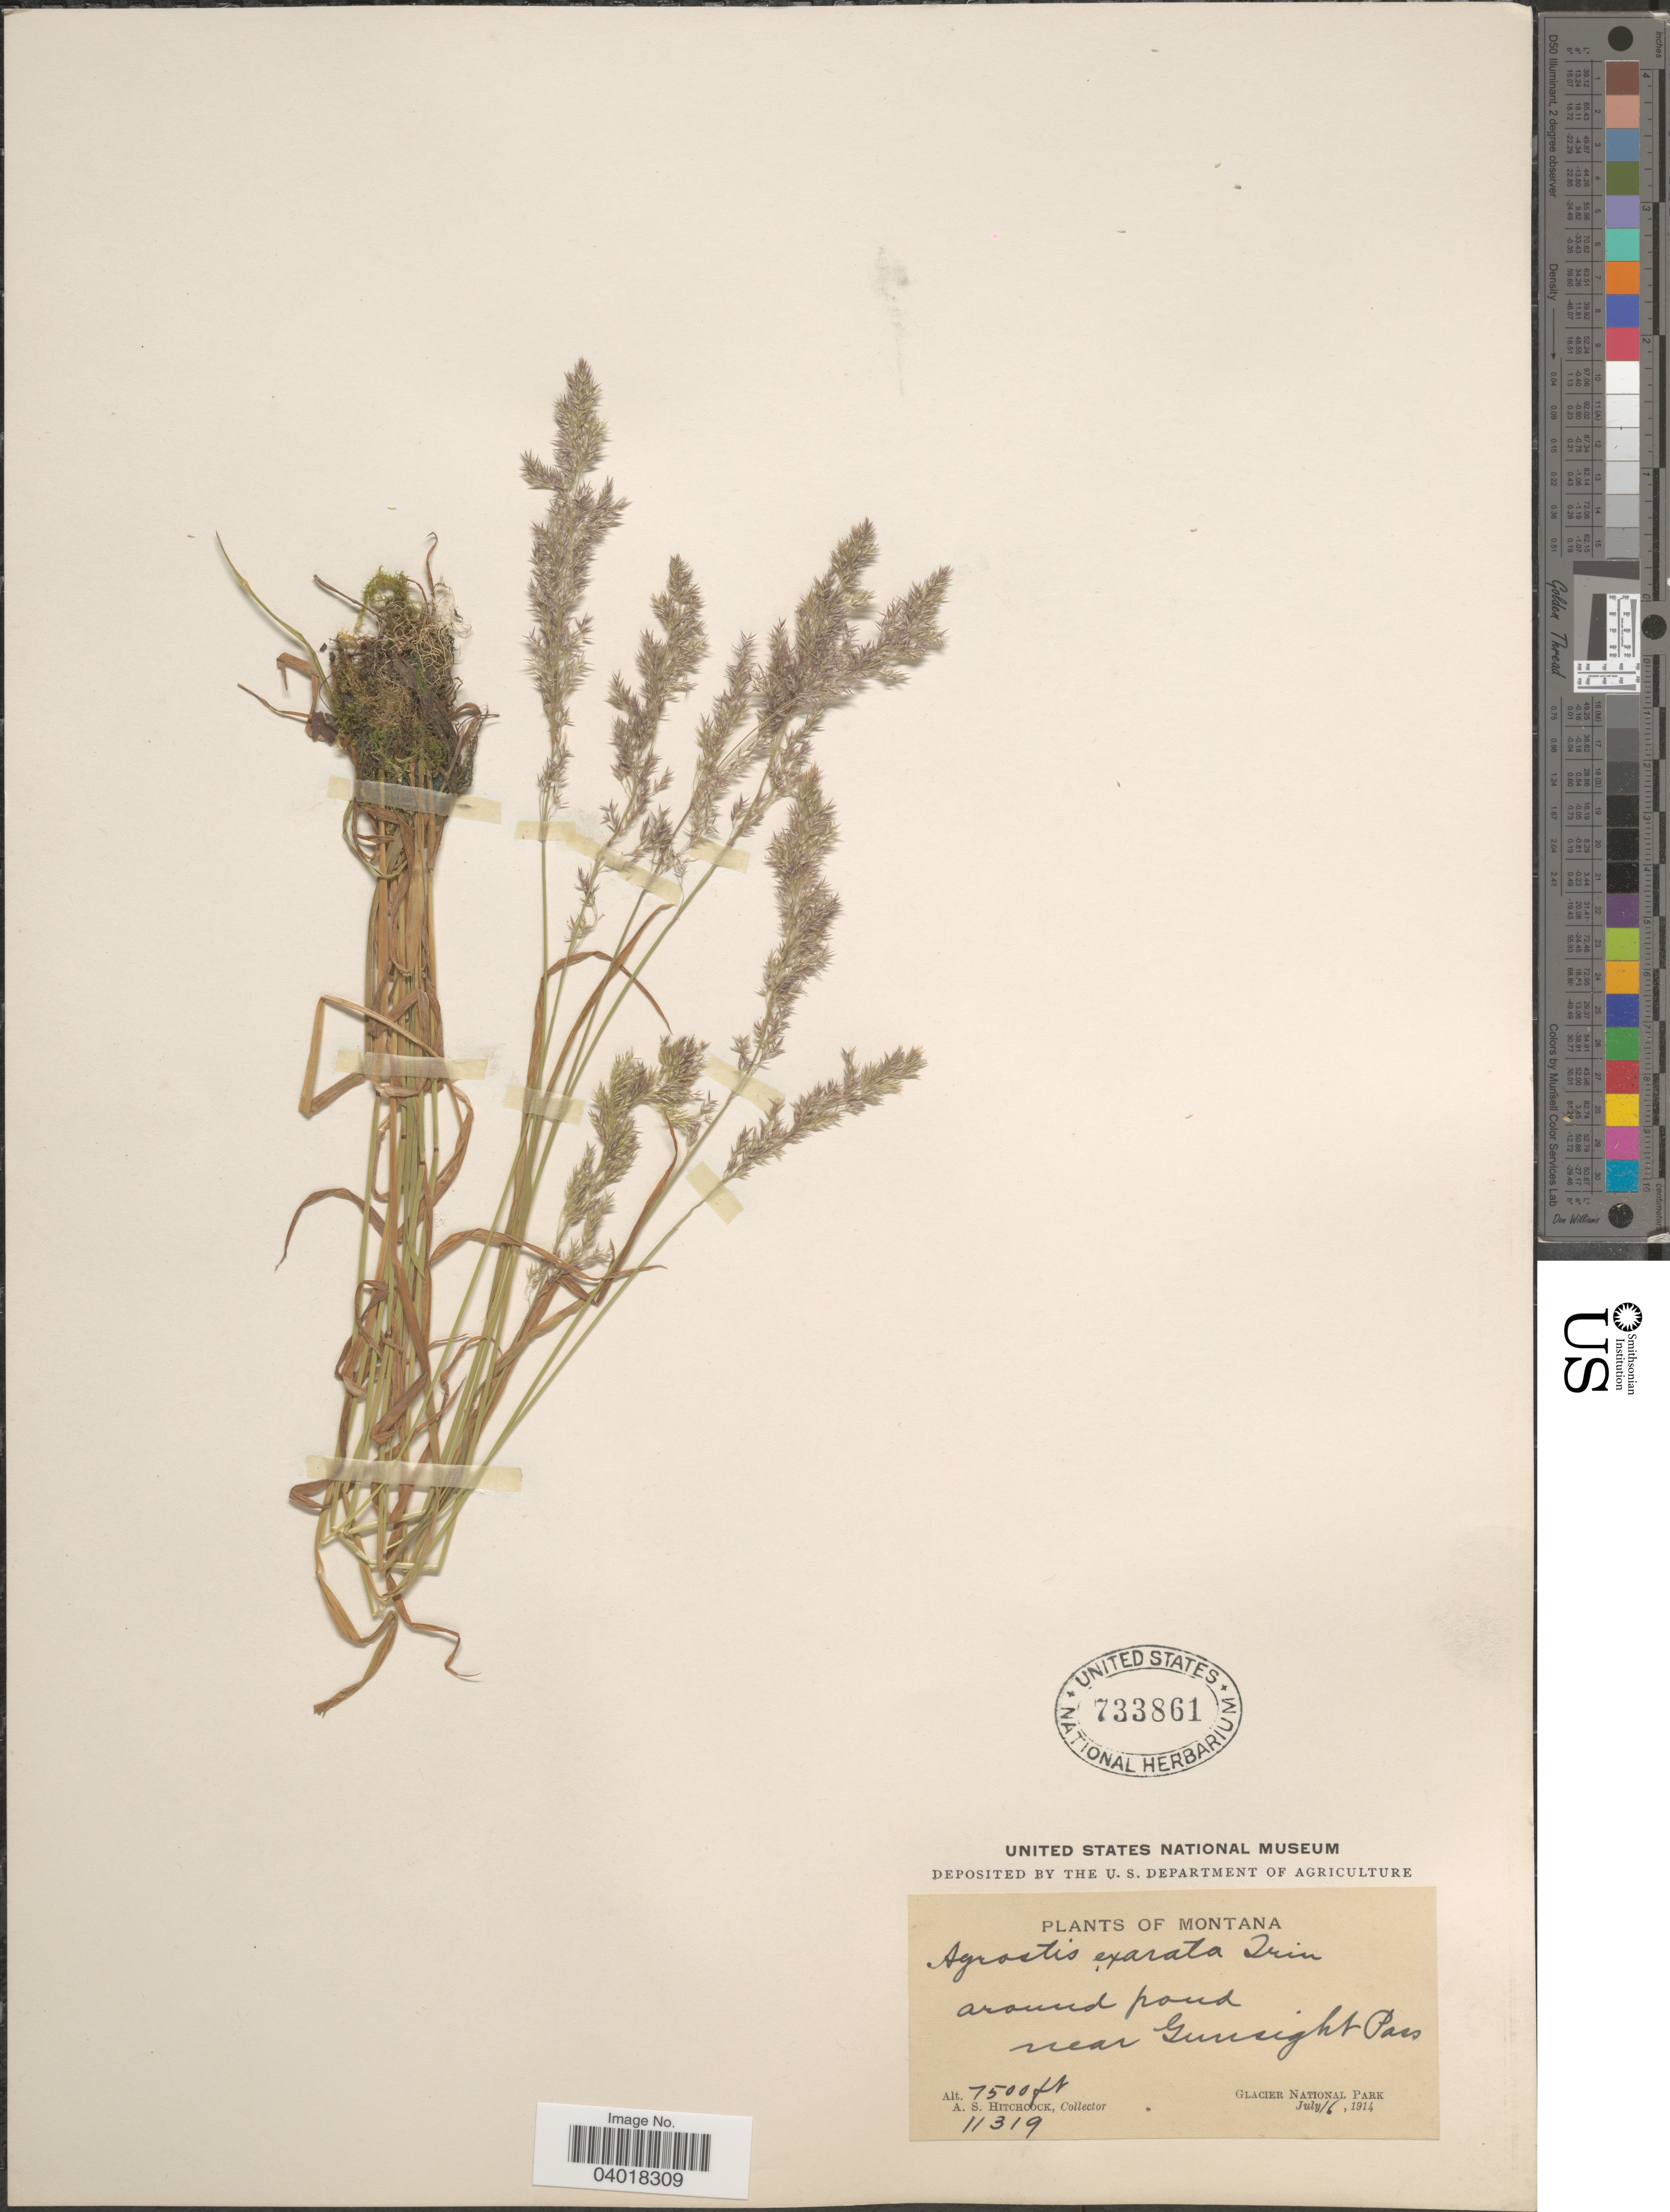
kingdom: Plantae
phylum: Tracheophyta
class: Liliopsida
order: Poales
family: Poaceae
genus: Agrostis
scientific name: Agrostis exarata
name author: Trin.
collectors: A. S. Hitchcock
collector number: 11319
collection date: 1914-07-16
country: United States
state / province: Montana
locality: Around pond. Near Gunsight Pass. Glacier National Park.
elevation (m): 2286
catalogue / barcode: US 733861